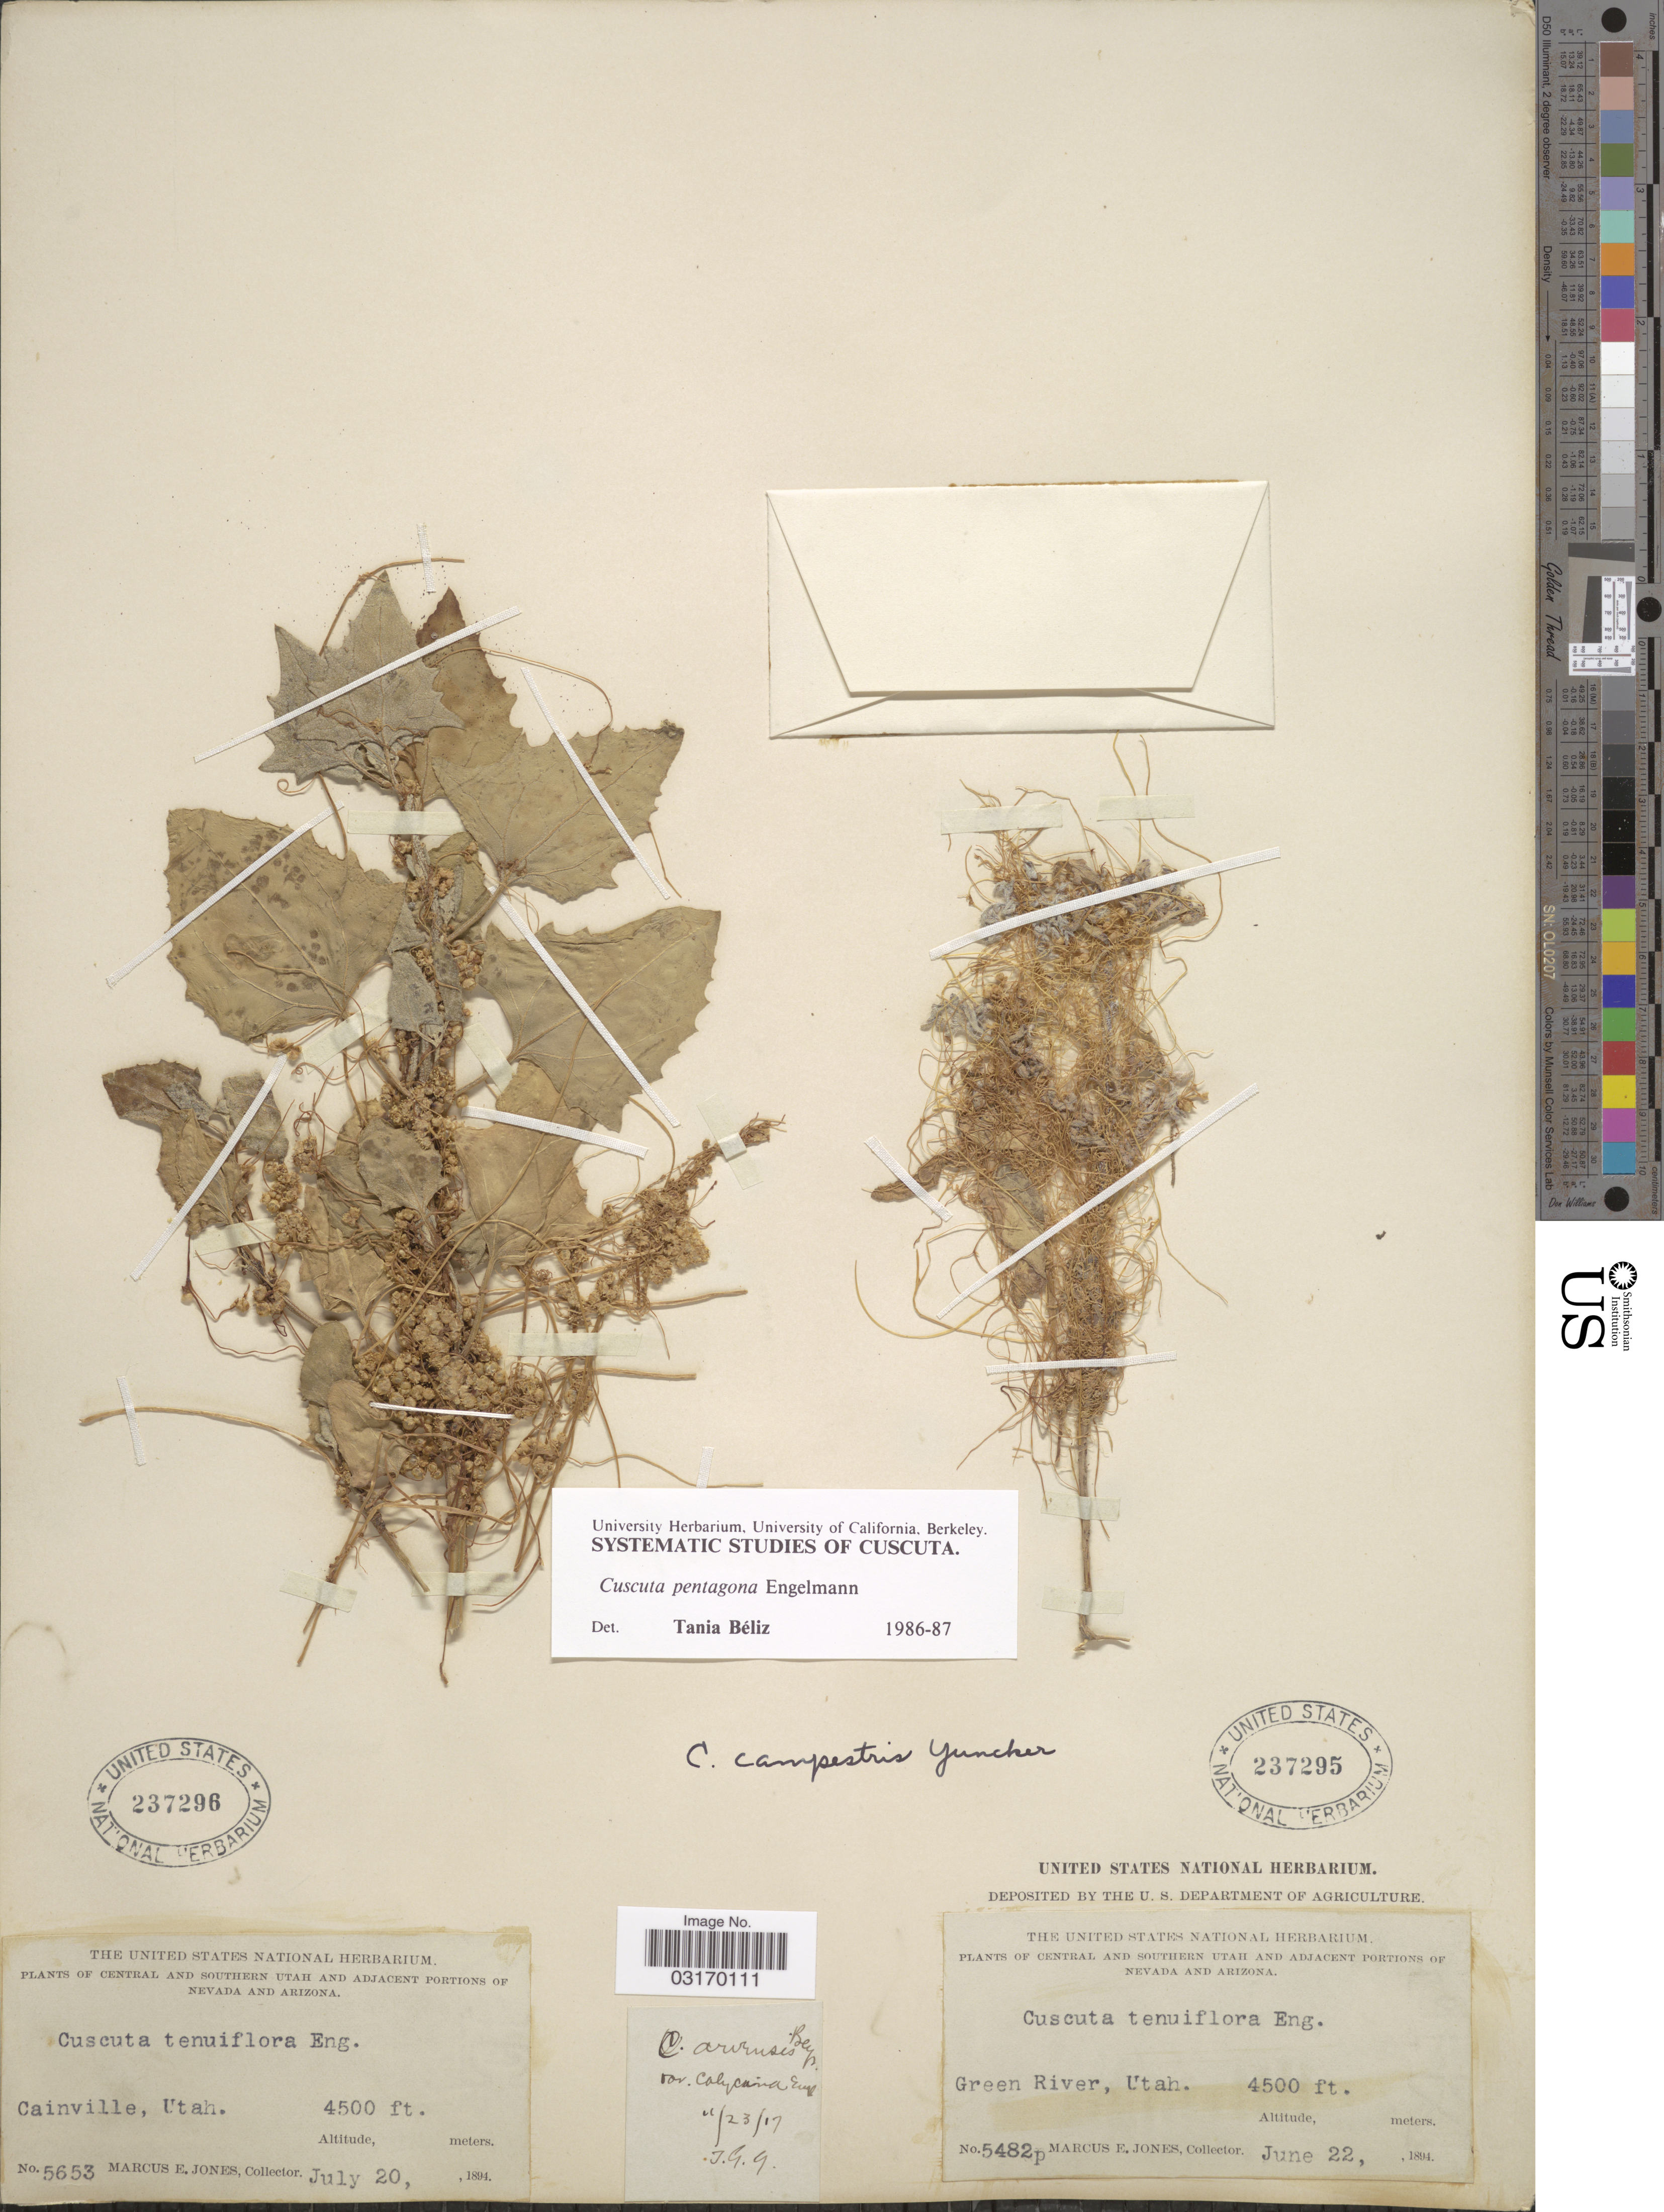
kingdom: Plantae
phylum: Tracheophyta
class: Magnoliopsida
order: Solanales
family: Convolvulaceae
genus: Cuscuta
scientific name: Cuscuta pentagona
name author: Engelm.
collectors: M. E. Jones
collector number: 5482p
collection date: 1894-06-22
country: United States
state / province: Utah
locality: Central and Southern Utah. Green River.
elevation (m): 1372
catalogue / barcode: US 237295-2